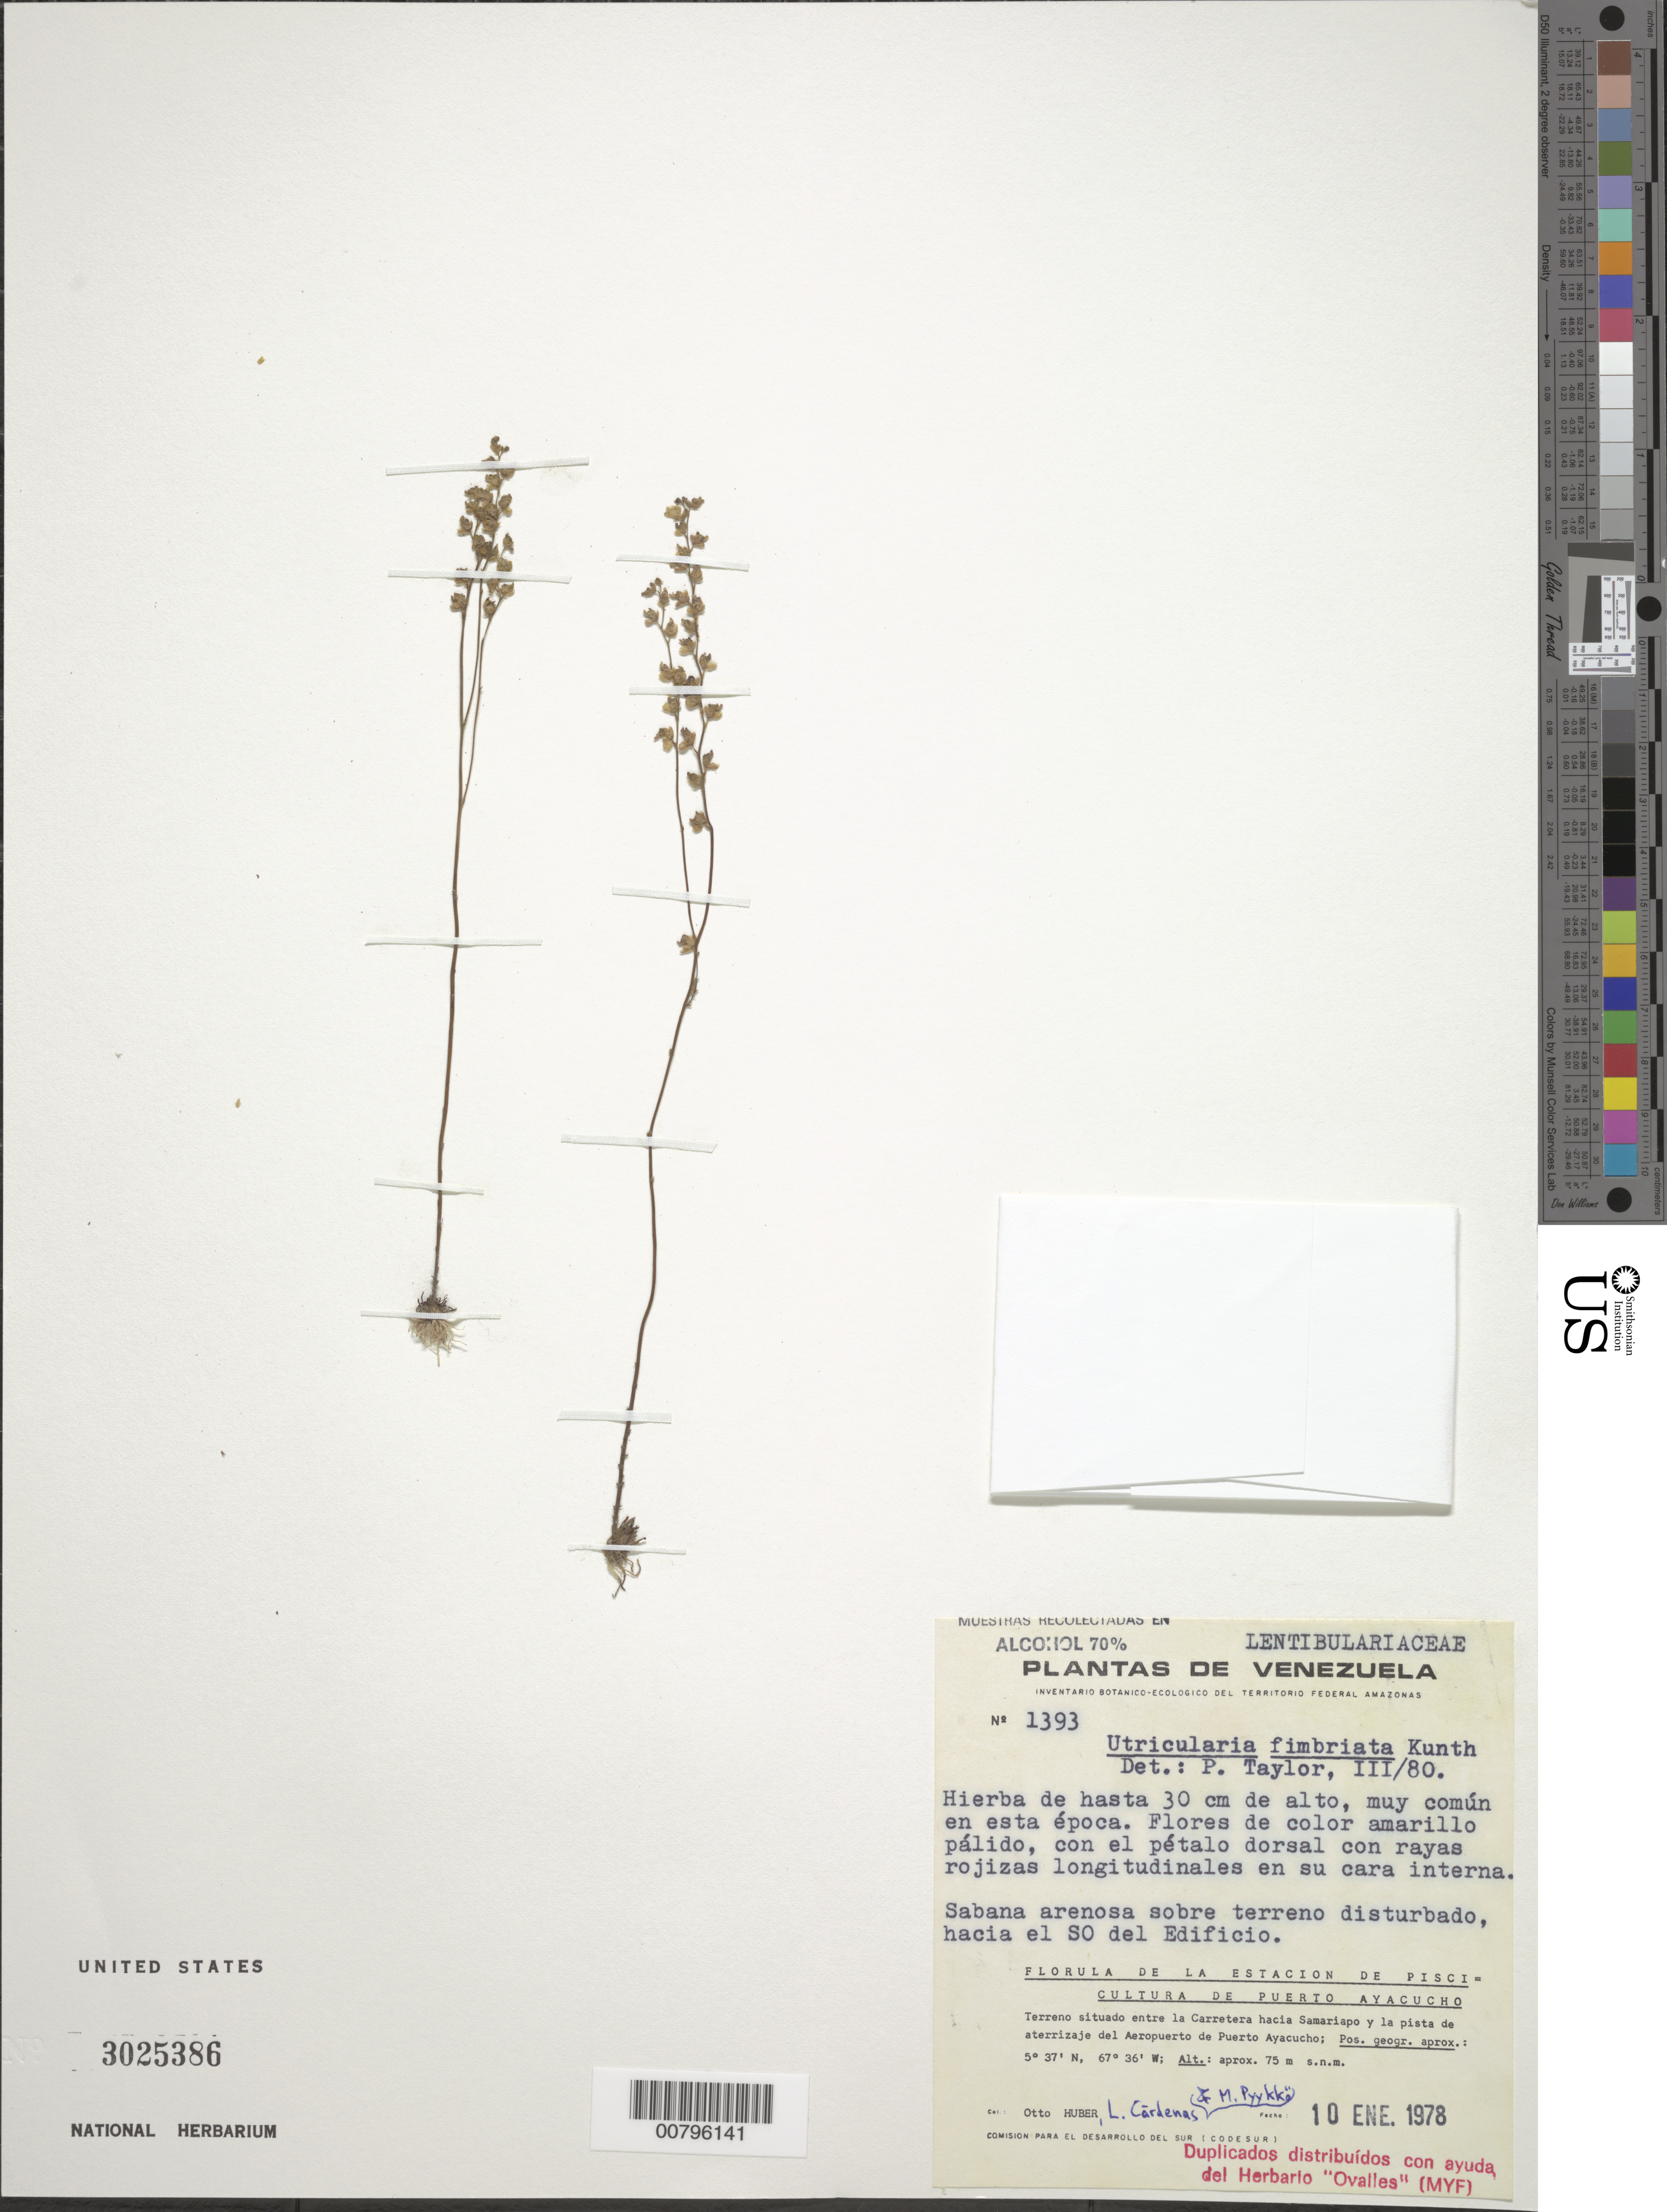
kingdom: Plantae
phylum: Tracheophyta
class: Magnoliopsida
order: Lamiales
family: Lentibulariaceae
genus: Utricularia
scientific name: Utricularia fimbriata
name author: Kunth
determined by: Taylor, P.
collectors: O. Huber, L. Cárdenas & M. Pyykko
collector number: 1393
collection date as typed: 10-Jan-78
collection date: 1978-01-10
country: Venezuela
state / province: Amazonas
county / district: Atures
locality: Puerto Ayacucho, carretera hacia Samariapo y la pista de aterrizaje del Aeropuerto de Puerto Ayacucho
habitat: Sabana arenosa sobre terreno disturbado.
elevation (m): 75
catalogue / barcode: US 3025386